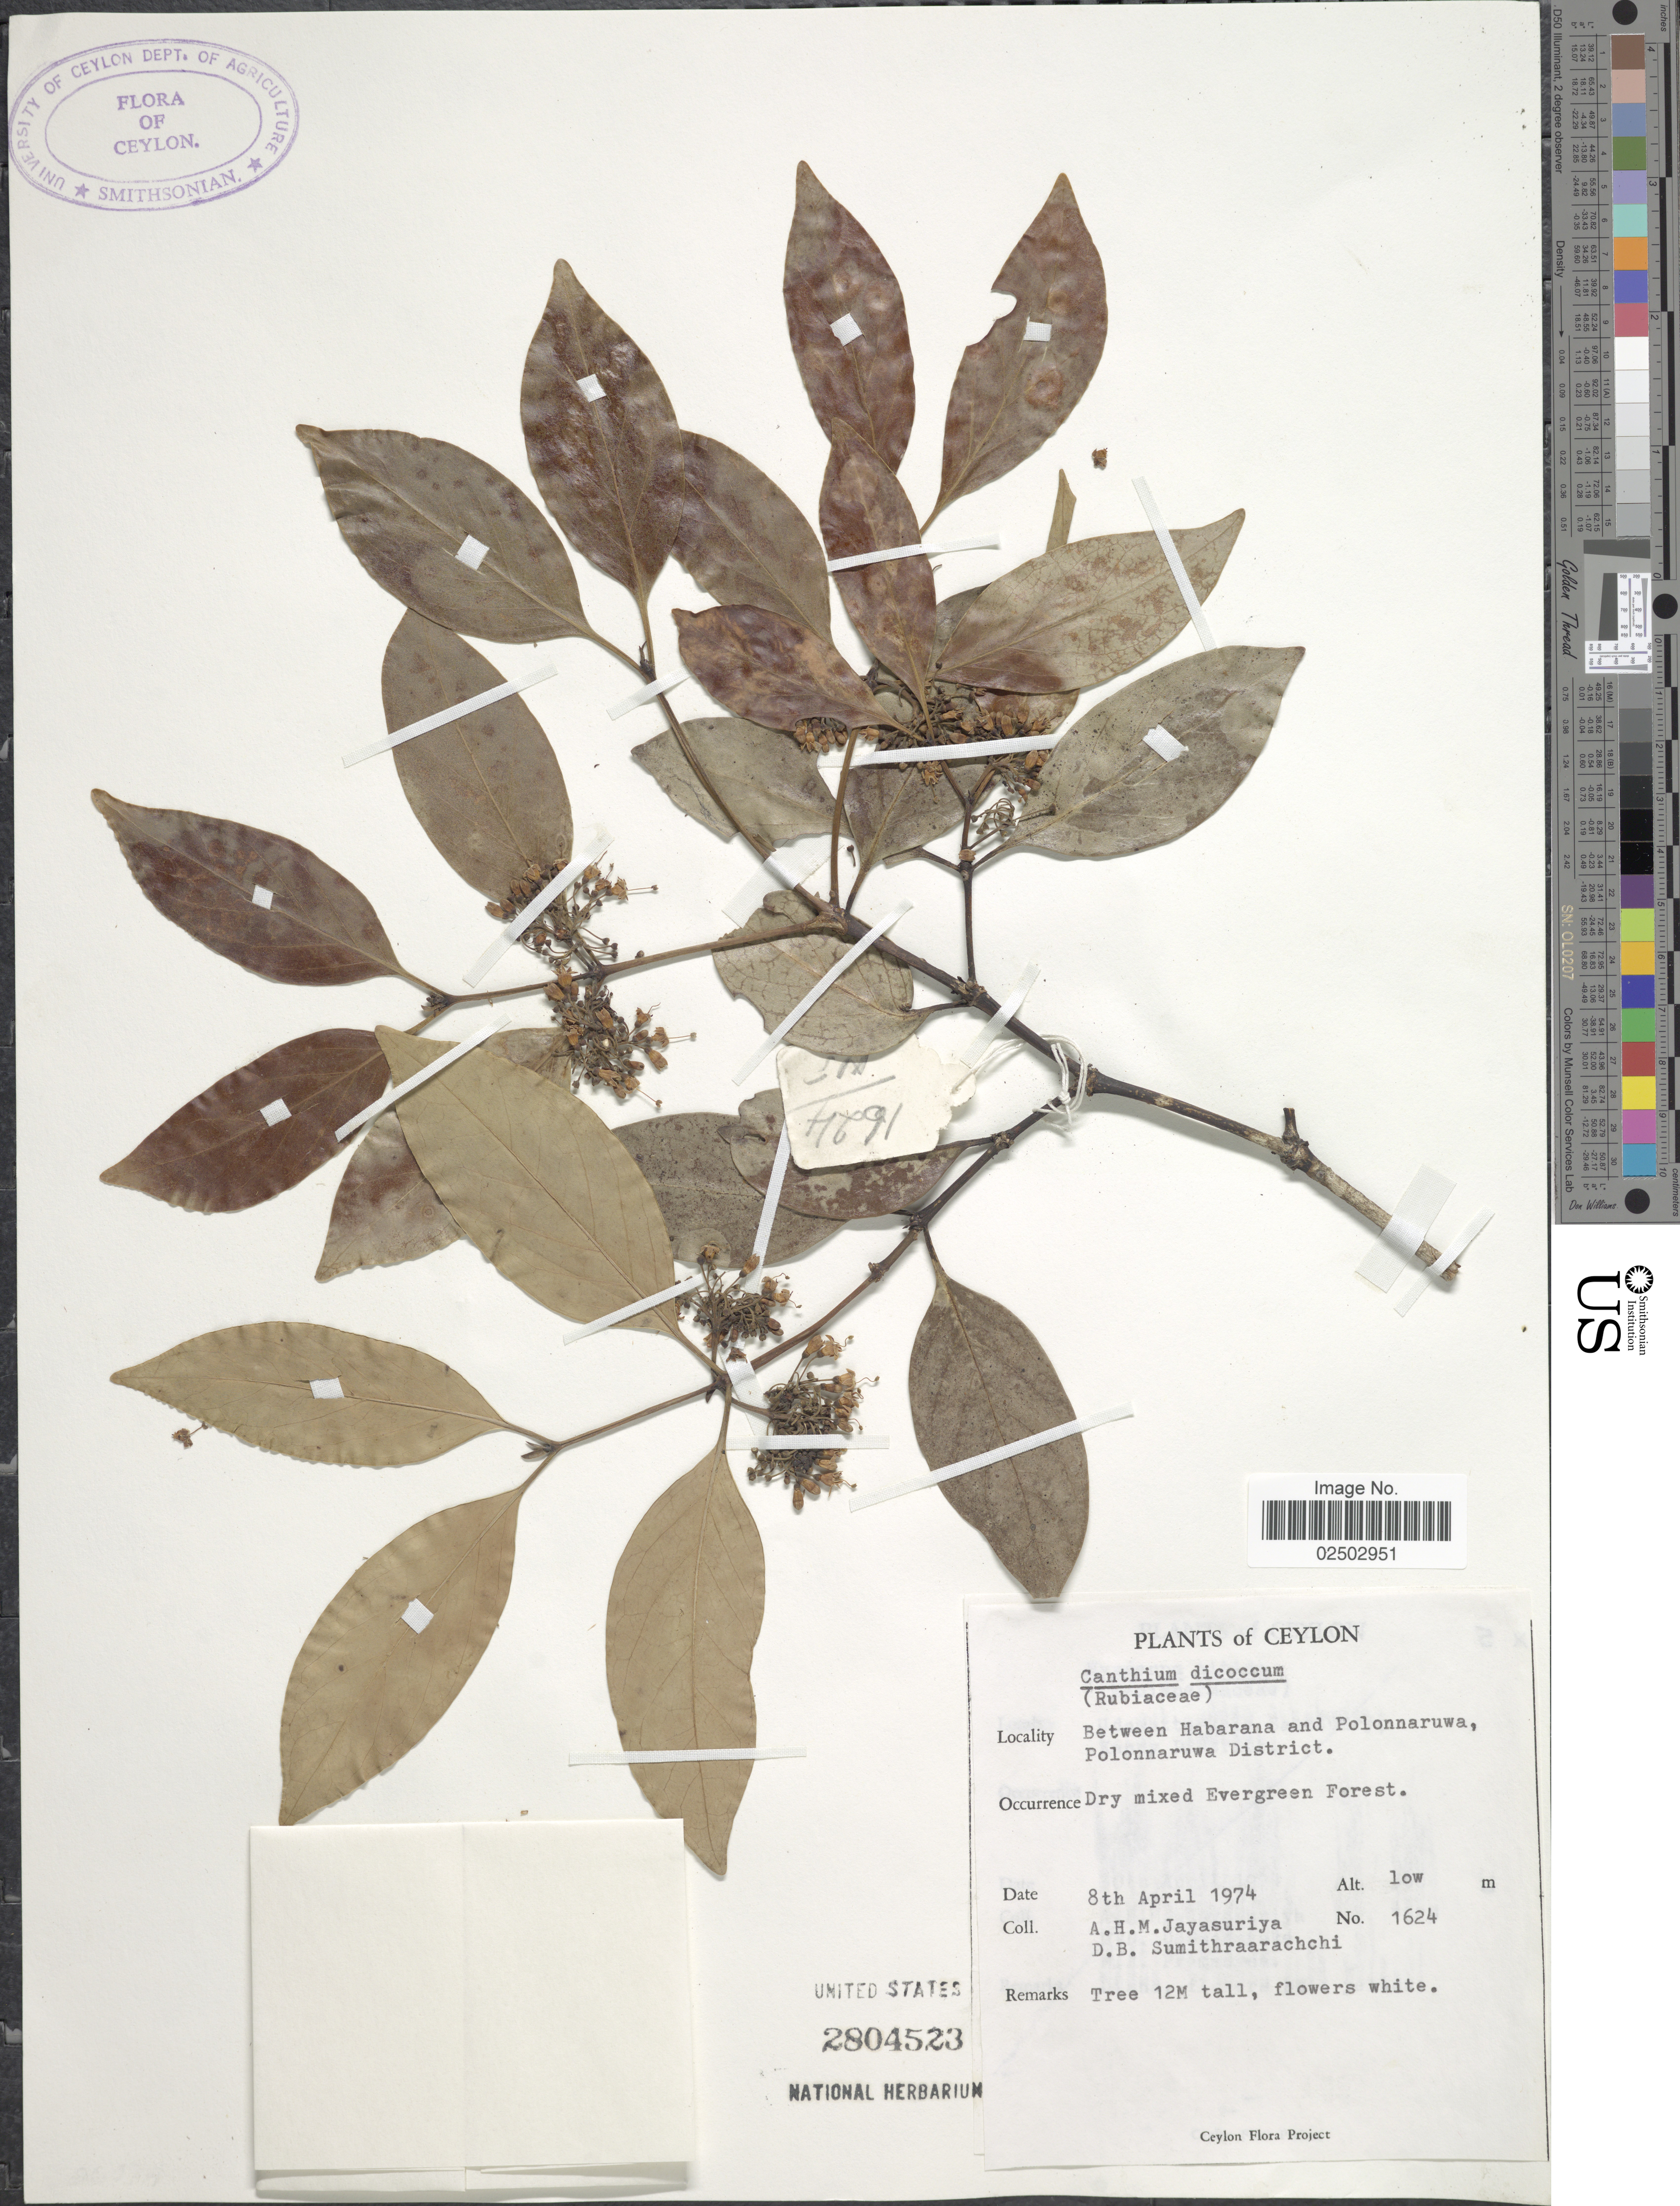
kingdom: Plantae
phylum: Tracheophyta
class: Magnoliopsida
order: Gentianales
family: Rubiaceae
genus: Canthium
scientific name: Canthium dicoccum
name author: (Gaertn.) Merr.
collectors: A. H. Jayasuriya & D. B. Sumithraarachchi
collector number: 1624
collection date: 1974-04-08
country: Sri Lanka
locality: Ceylon, Between Habarana and Polonnaruwa, Polonnaruwa District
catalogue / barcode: US 2804523